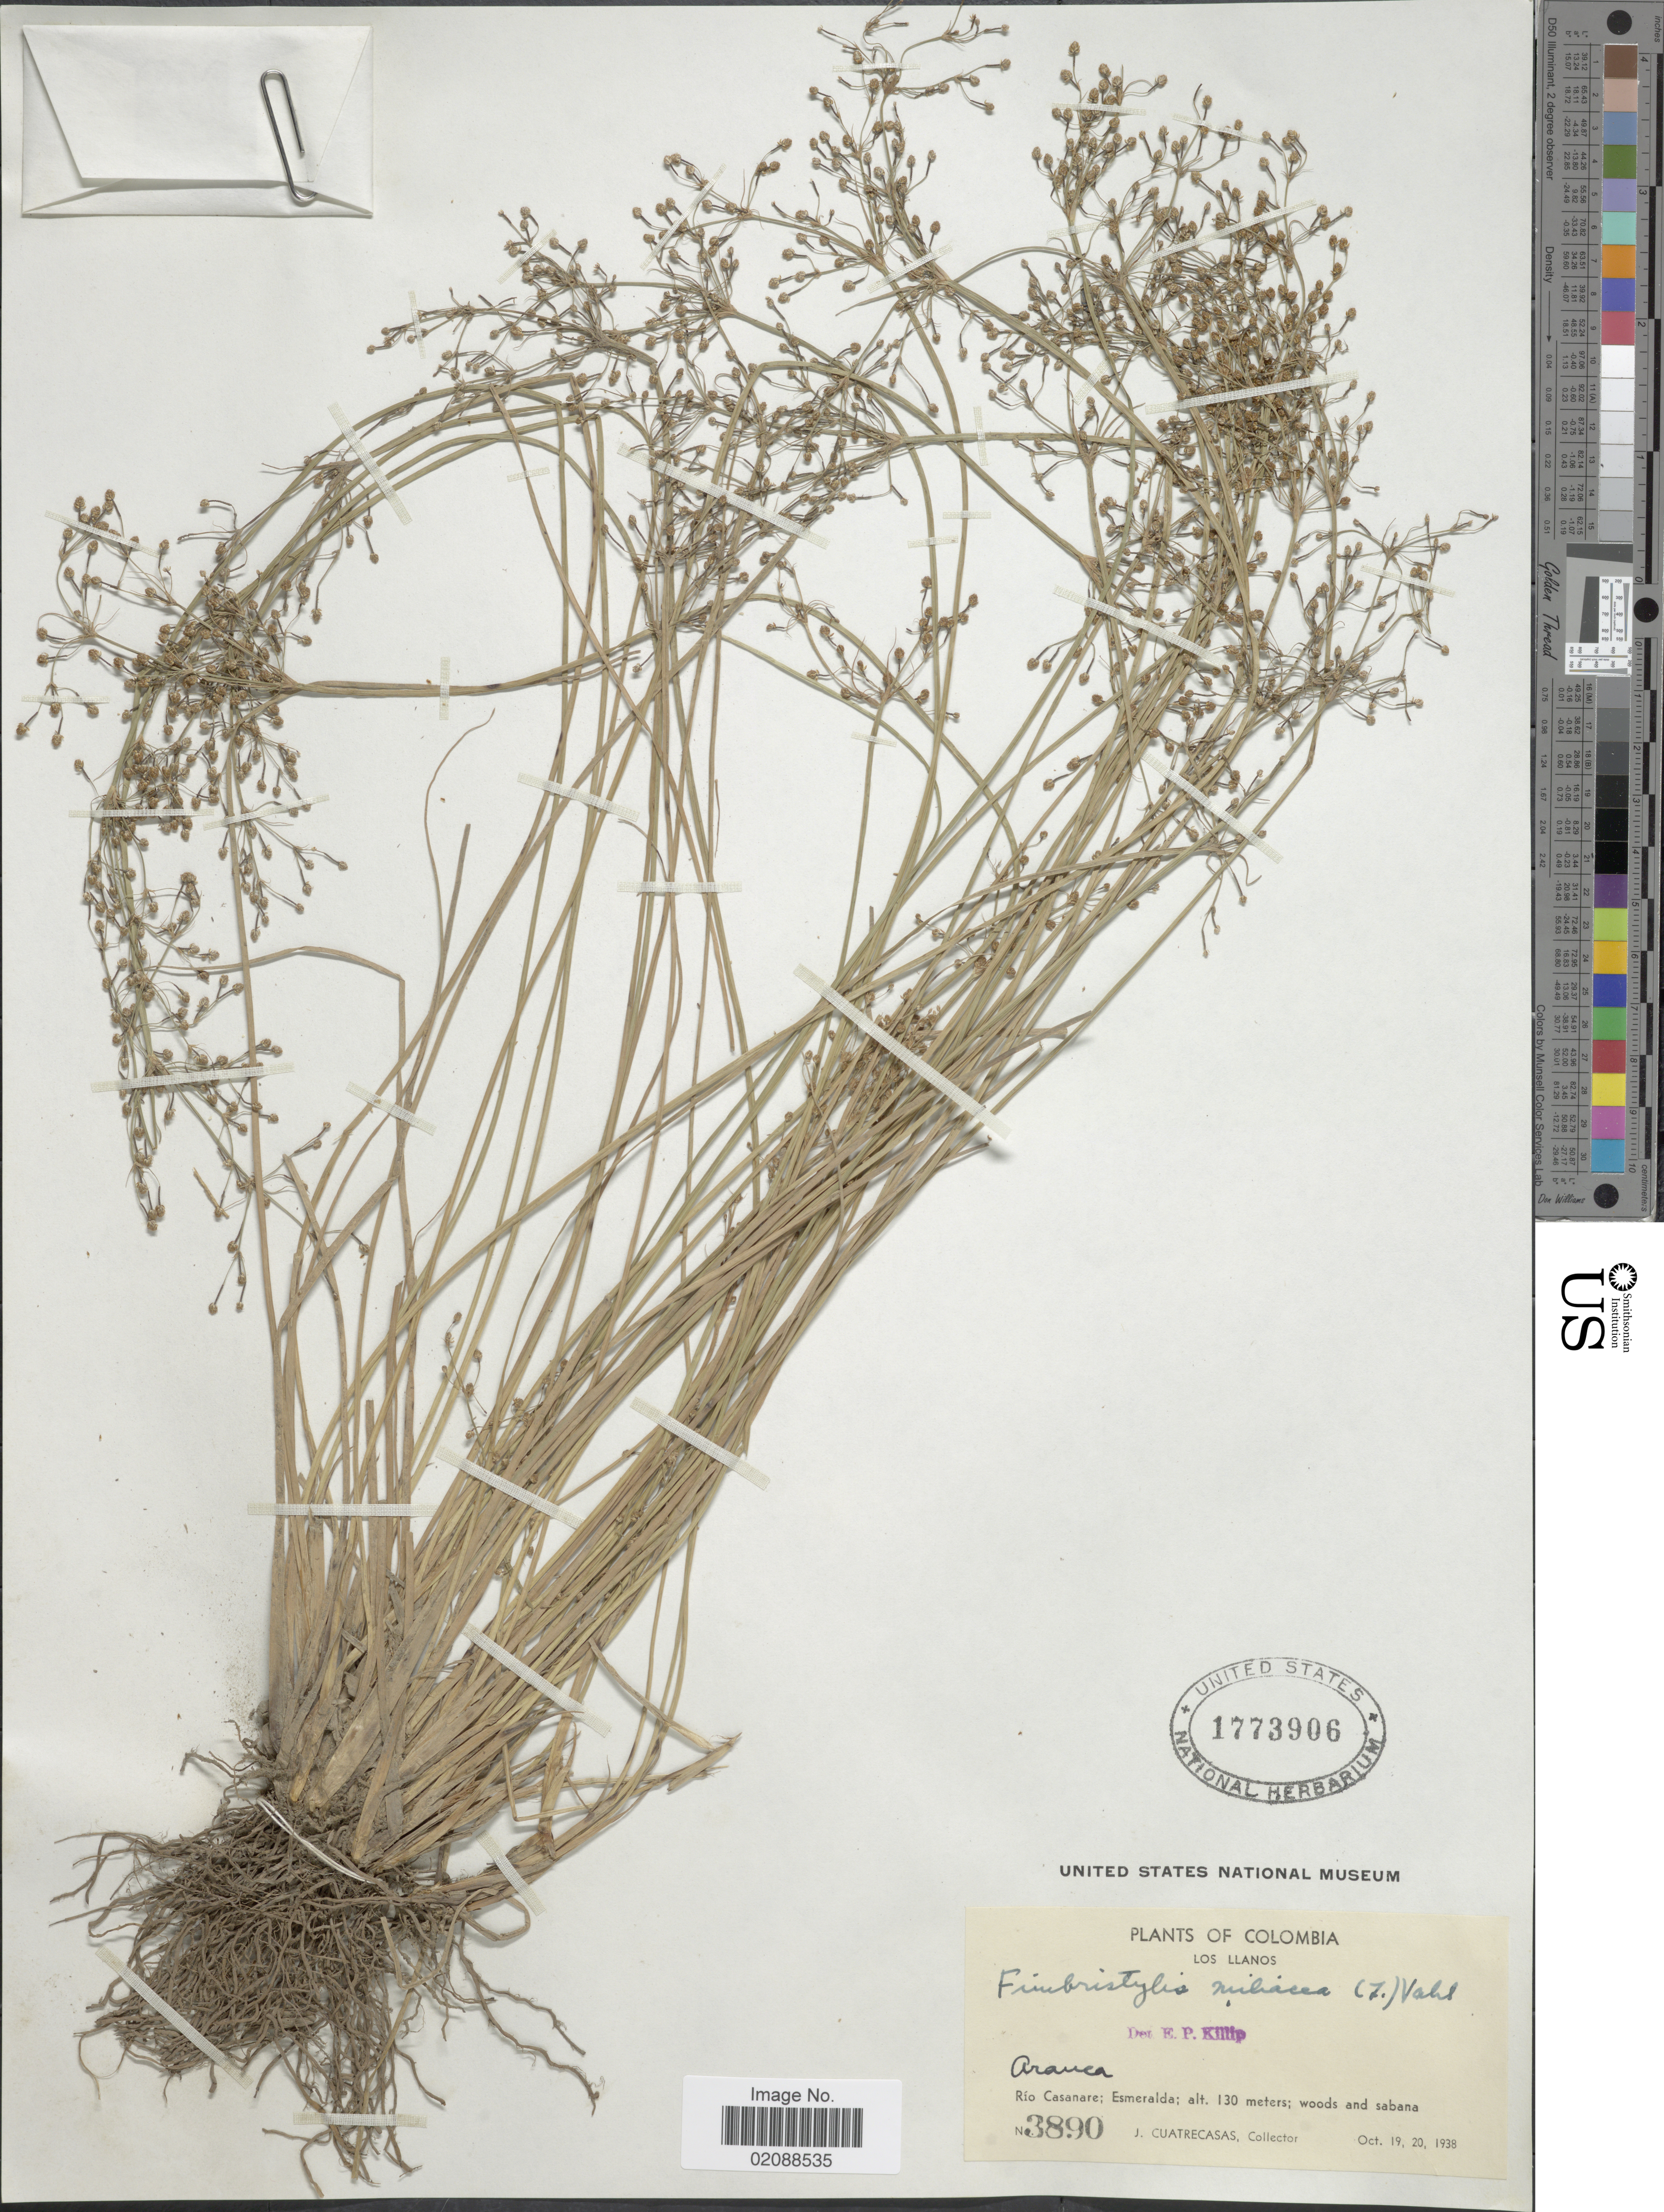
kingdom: Plantae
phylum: Tracheophyta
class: Liliopsida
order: Poales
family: Cyperaceae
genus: Fimbristylis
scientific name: Fimbristylis littoralis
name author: Gaudich.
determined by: Strong, M. T., (US), Smithsonian Institution - National Museum of Natural History (UNITED STATES)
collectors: J. Cuatrecasas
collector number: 3890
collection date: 1938-10-19/1938-10-20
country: Colombia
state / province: Casanare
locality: Los Llanos. Aranca. Rio Casanare; Esmeralda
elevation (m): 130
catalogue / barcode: US 1773906